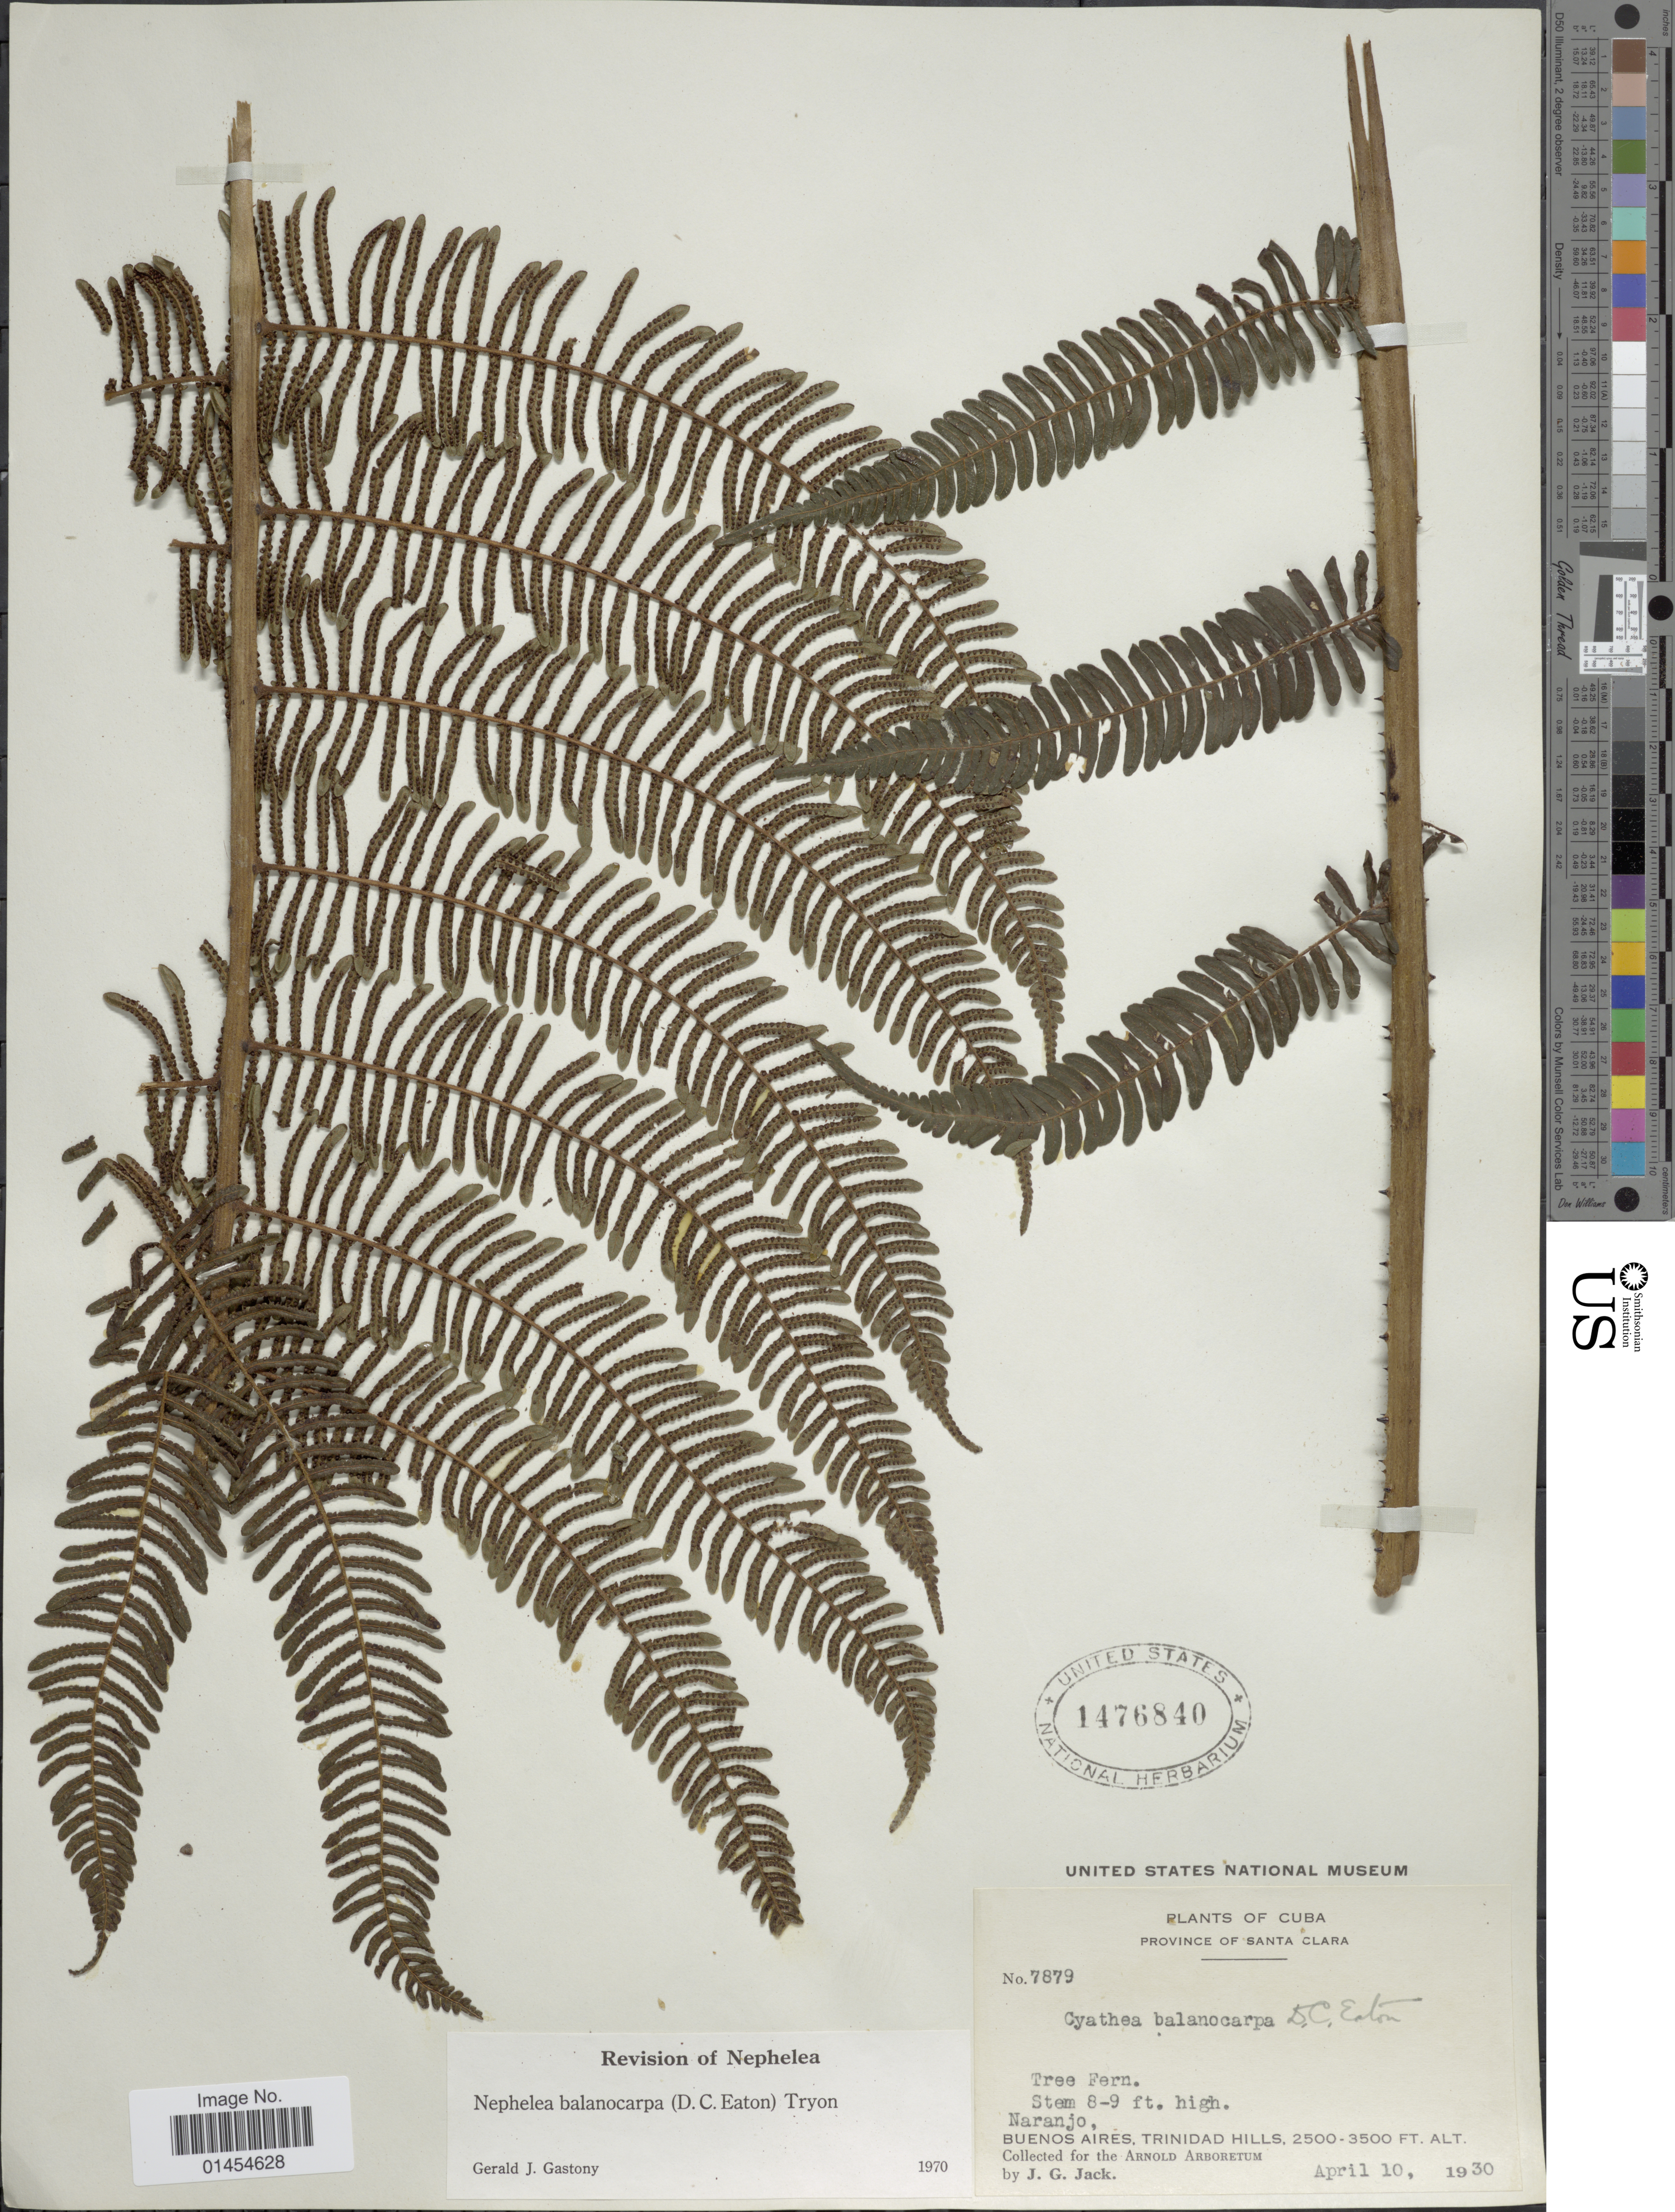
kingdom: Plantae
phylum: Tracheophyta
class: Polypodiopsida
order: Cyatheales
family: Cyatheaceae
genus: Alsophila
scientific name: Alsophila balanocarpa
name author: (D.C. Eaton) D.S. Conant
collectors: J. G. Jack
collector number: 7879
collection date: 1930-04-10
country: Cuba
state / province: Las Villas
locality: Province of Santa Clara. Naranjo. Buenos Aires, Trinidad Hills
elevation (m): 762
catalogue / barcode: US 1476840